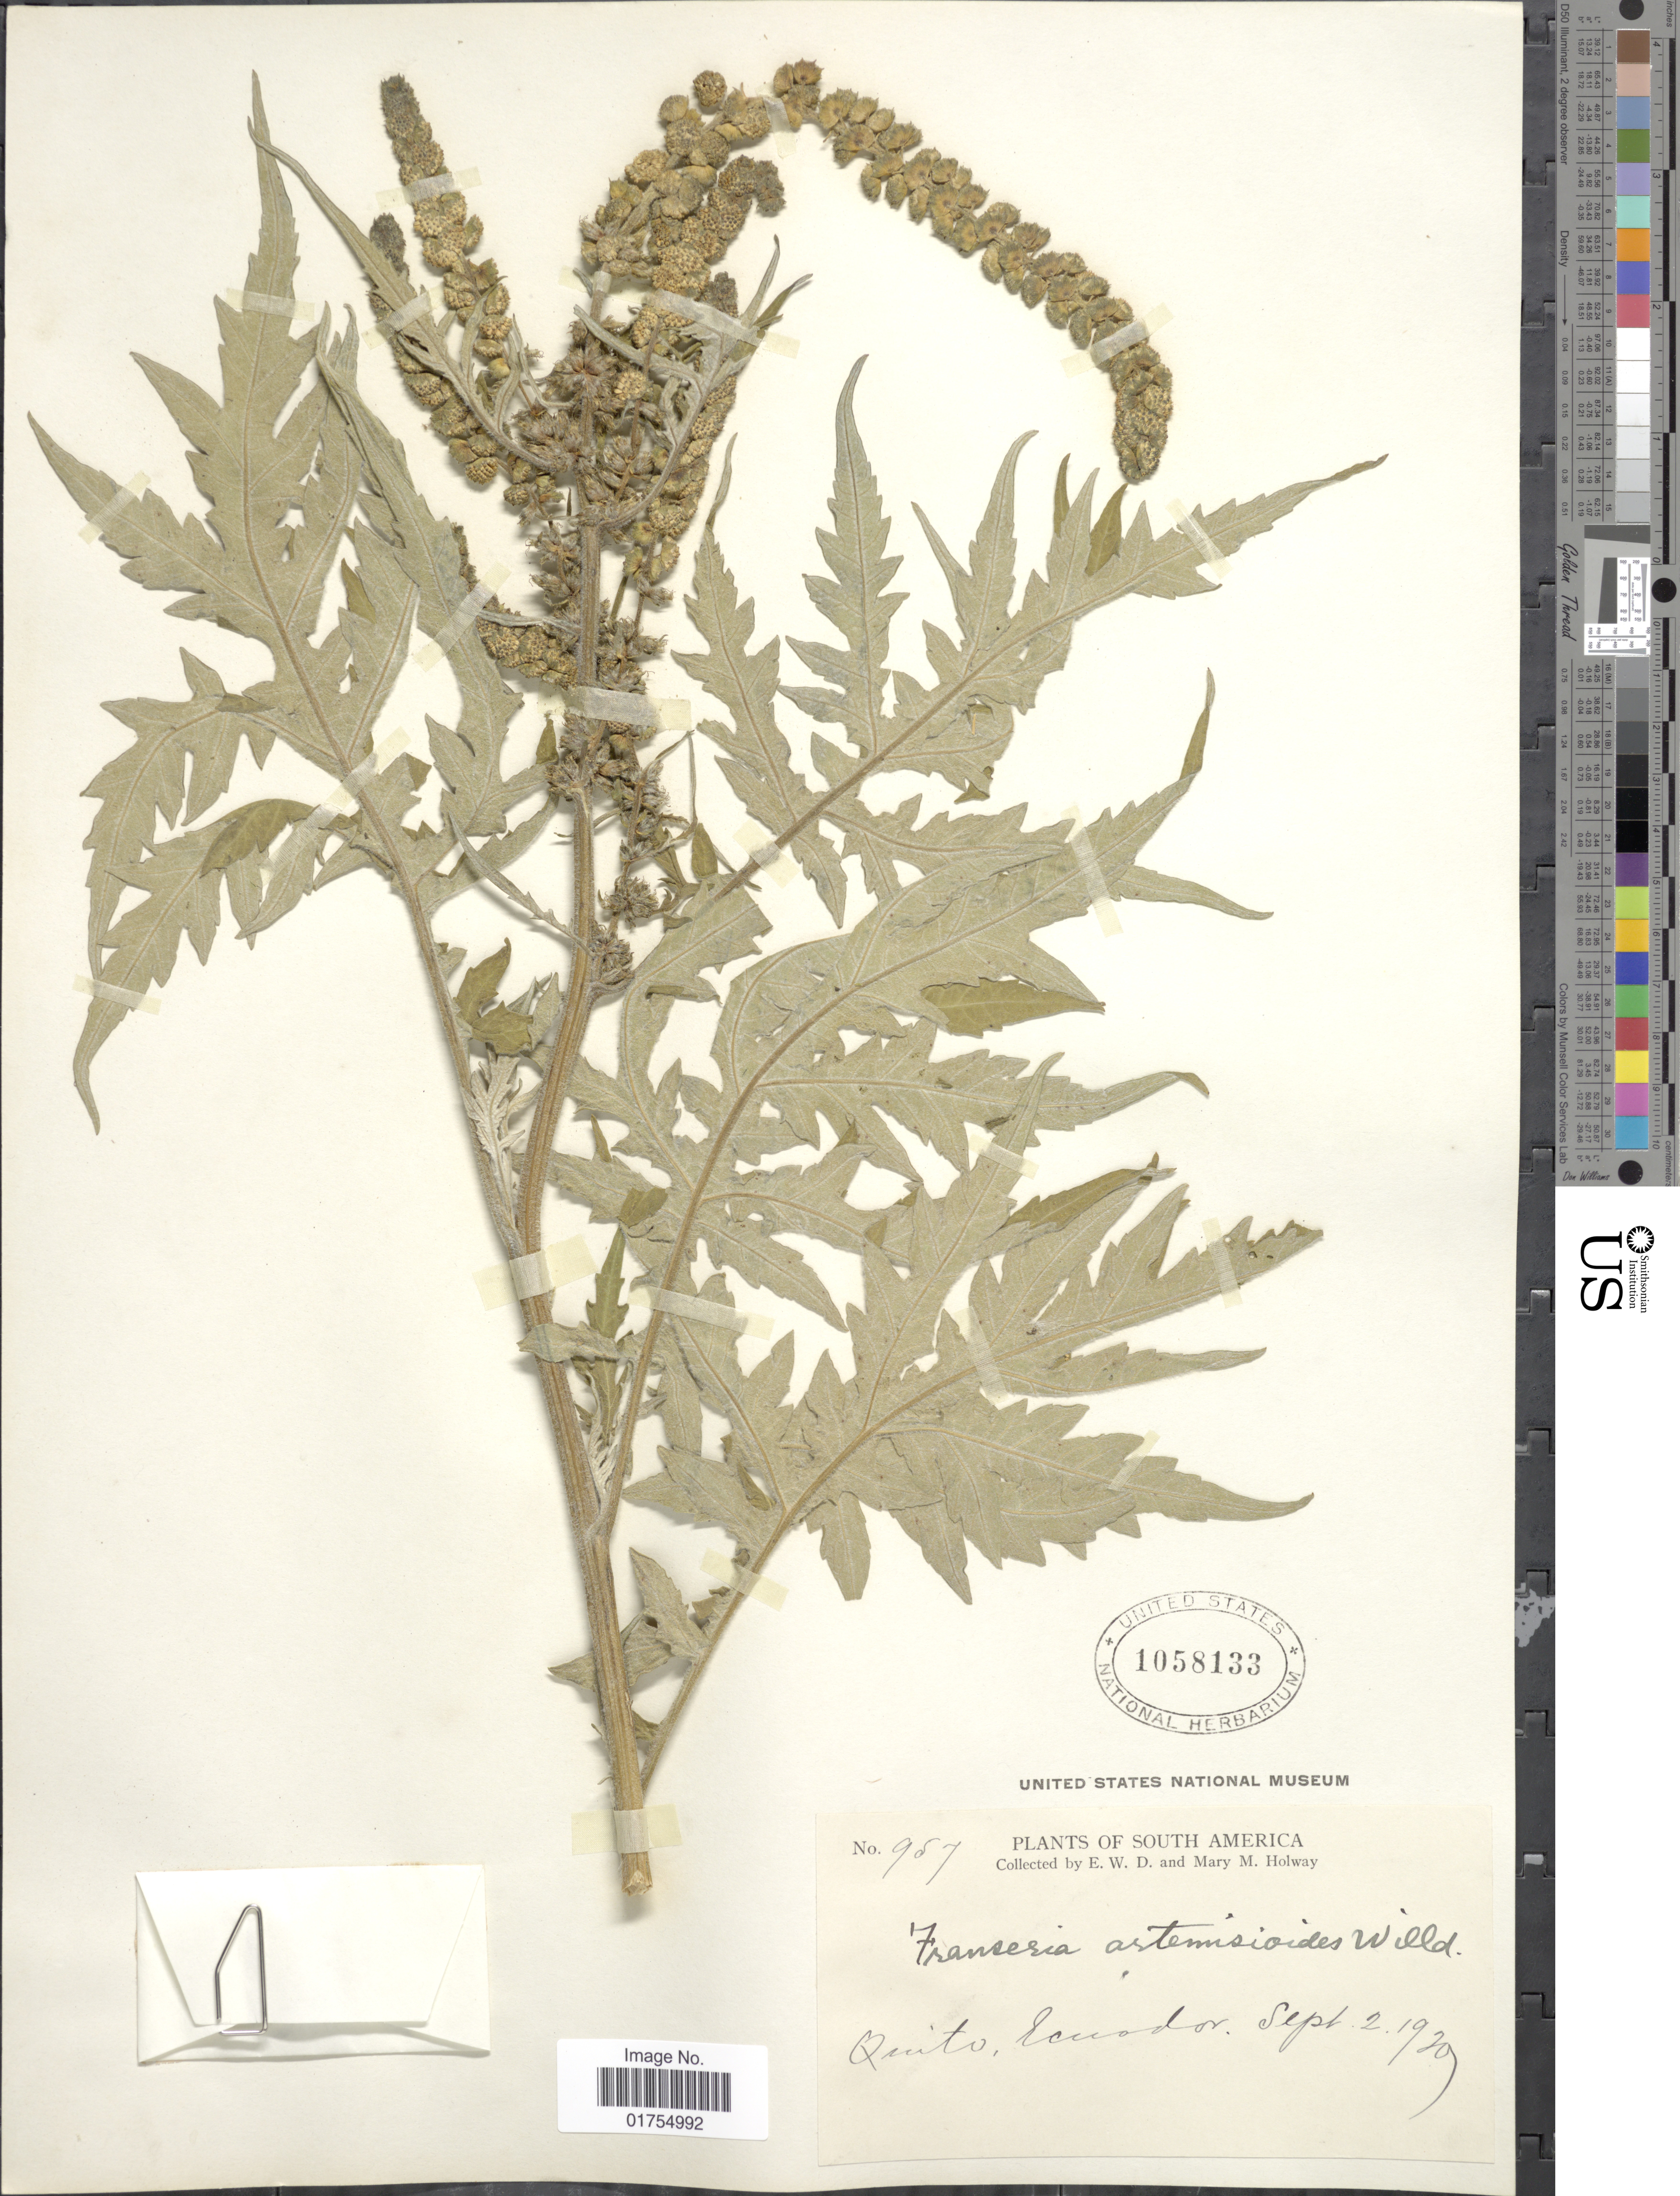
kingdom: Plantae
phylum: Tracheophyta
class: Magnoliopsida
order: Asterales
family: Asteraceae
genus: Franseria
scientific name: Franseria artemisioides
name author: Willd.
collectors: E. W. D. Holway & M. M. Holway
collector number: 957*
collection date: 1920-09-02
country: Ecuador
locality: Quito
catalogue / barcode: US 1058133